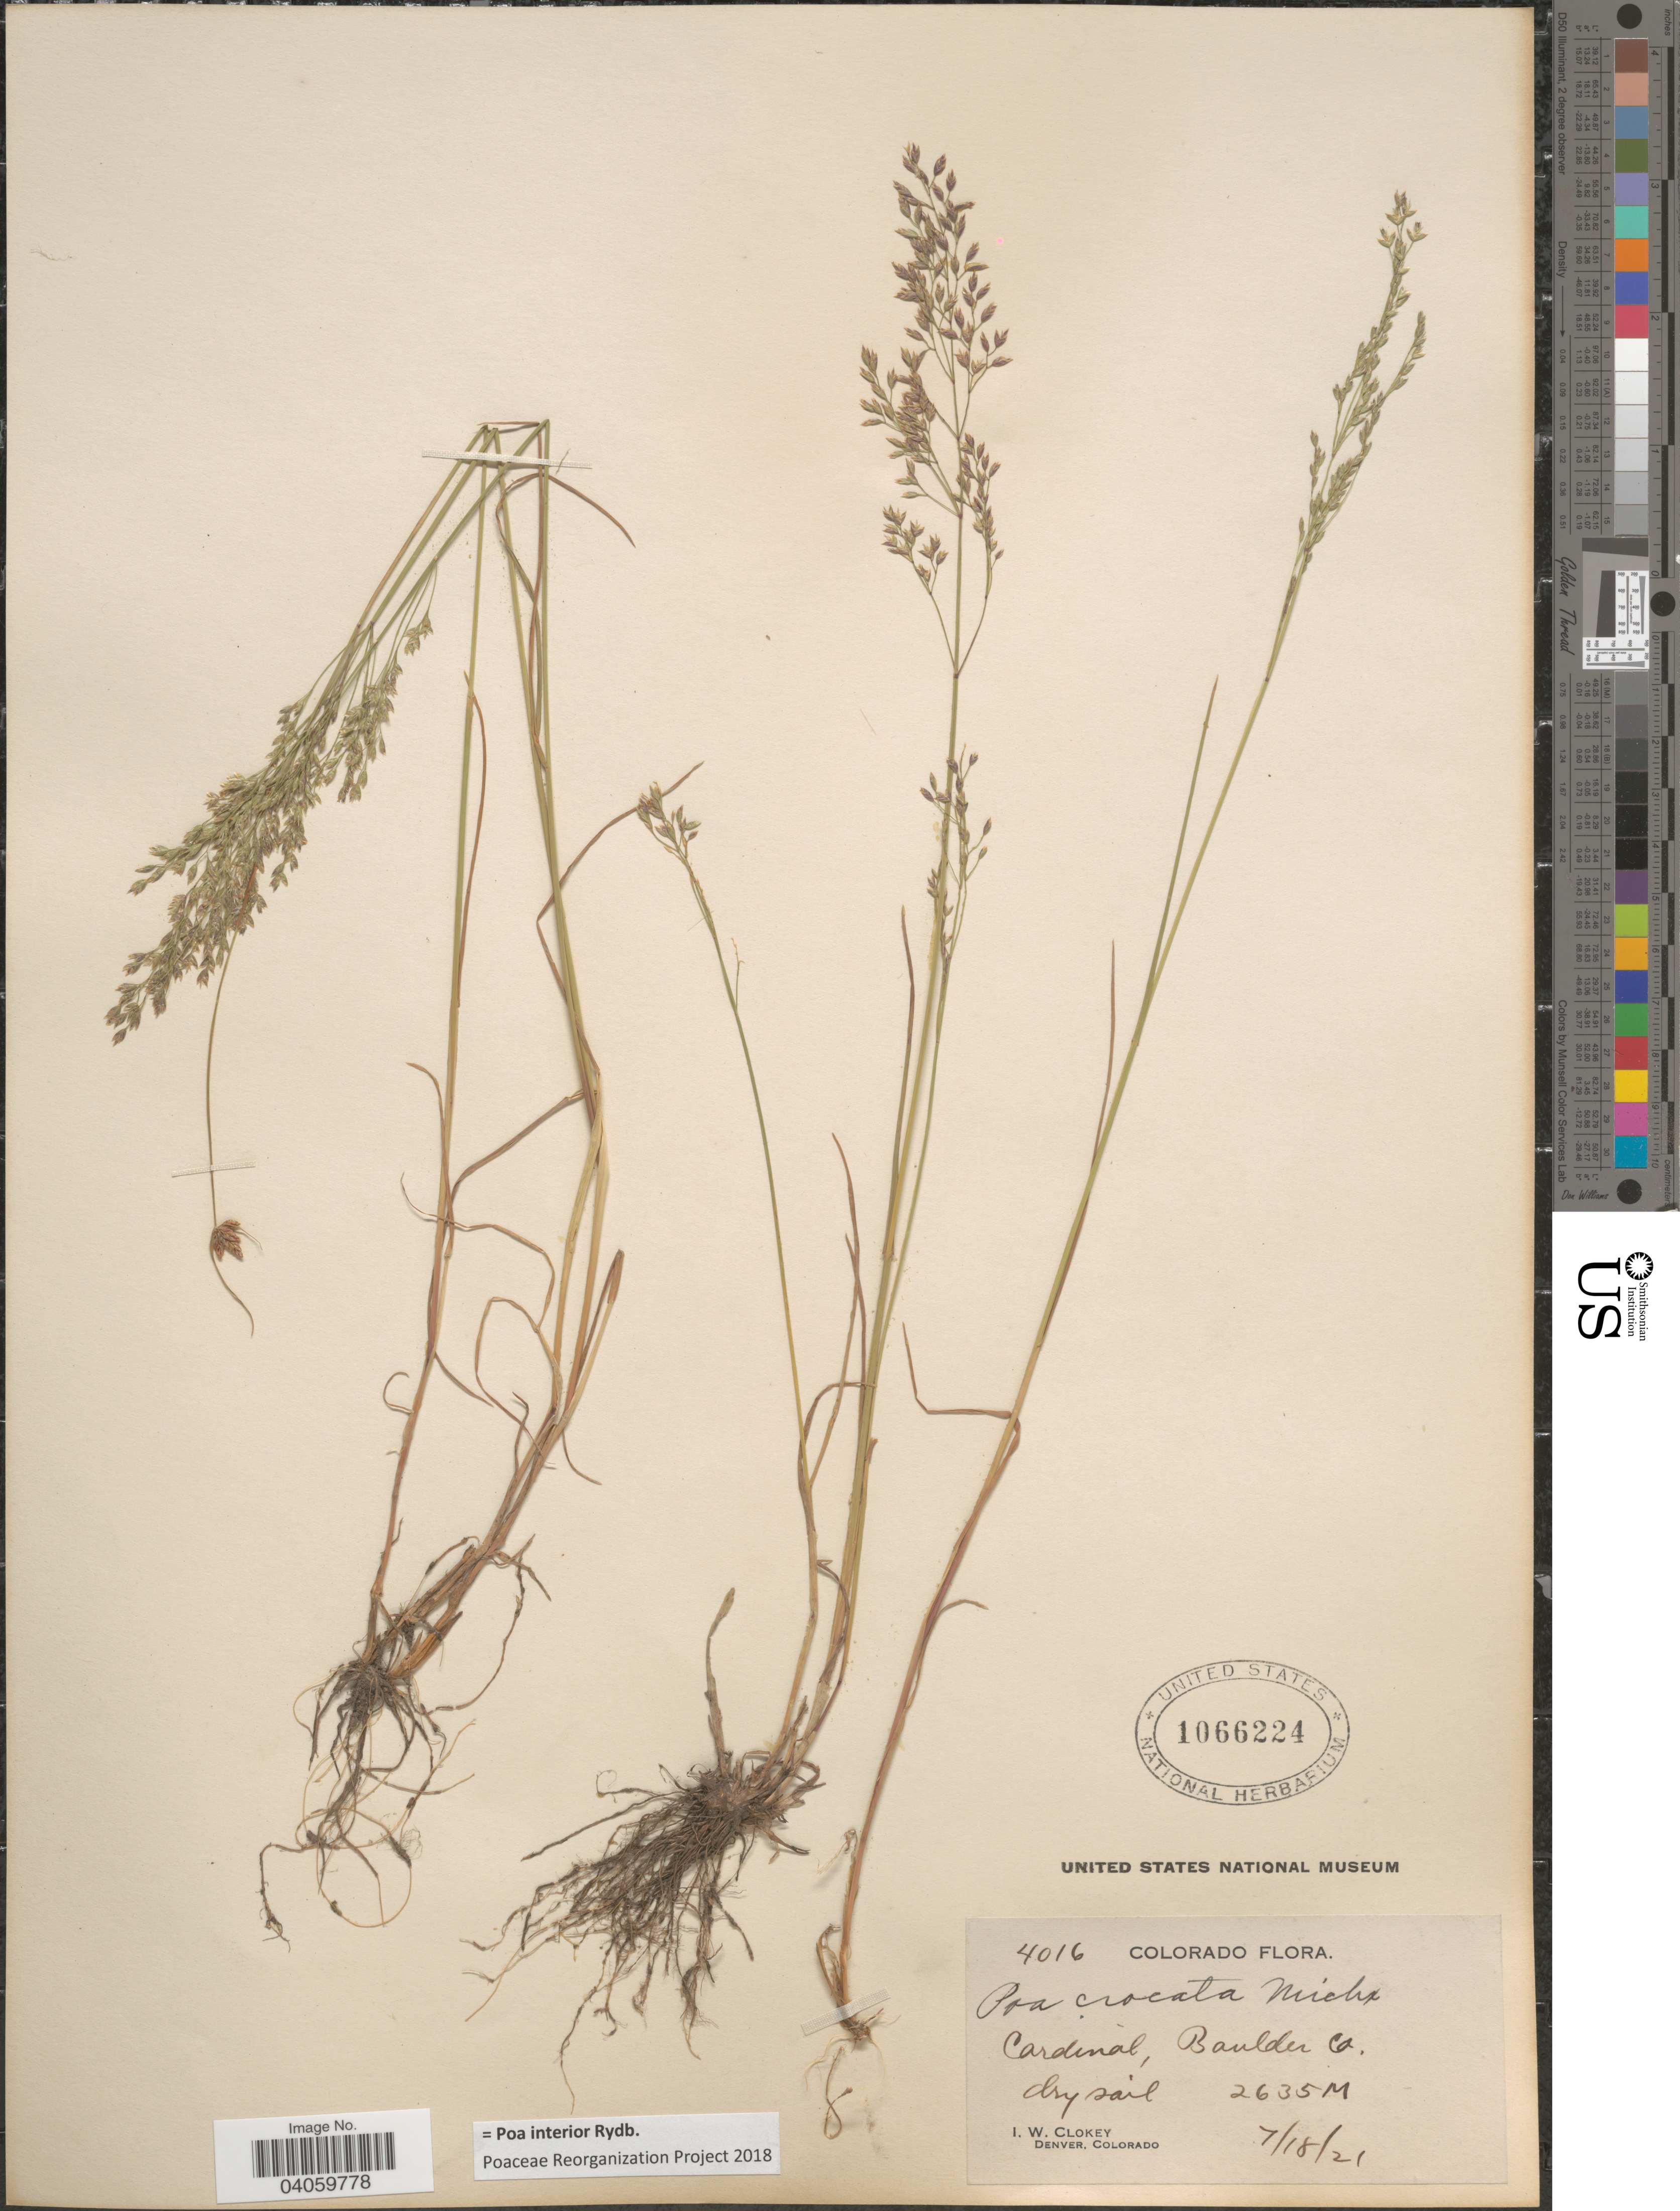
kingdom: Plantae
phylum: Tracheophyta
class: Liliopsida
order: Poales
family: Poaceae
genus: Poa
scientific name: Poa interior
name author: Rydb.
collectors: I. W. Clokey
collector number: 4016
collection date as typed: Transcribed d/m/y: 18/7/21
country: United States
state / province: Colorado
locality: Cardinal, Boulder Co.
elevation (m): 2635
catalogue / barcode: US 1066224